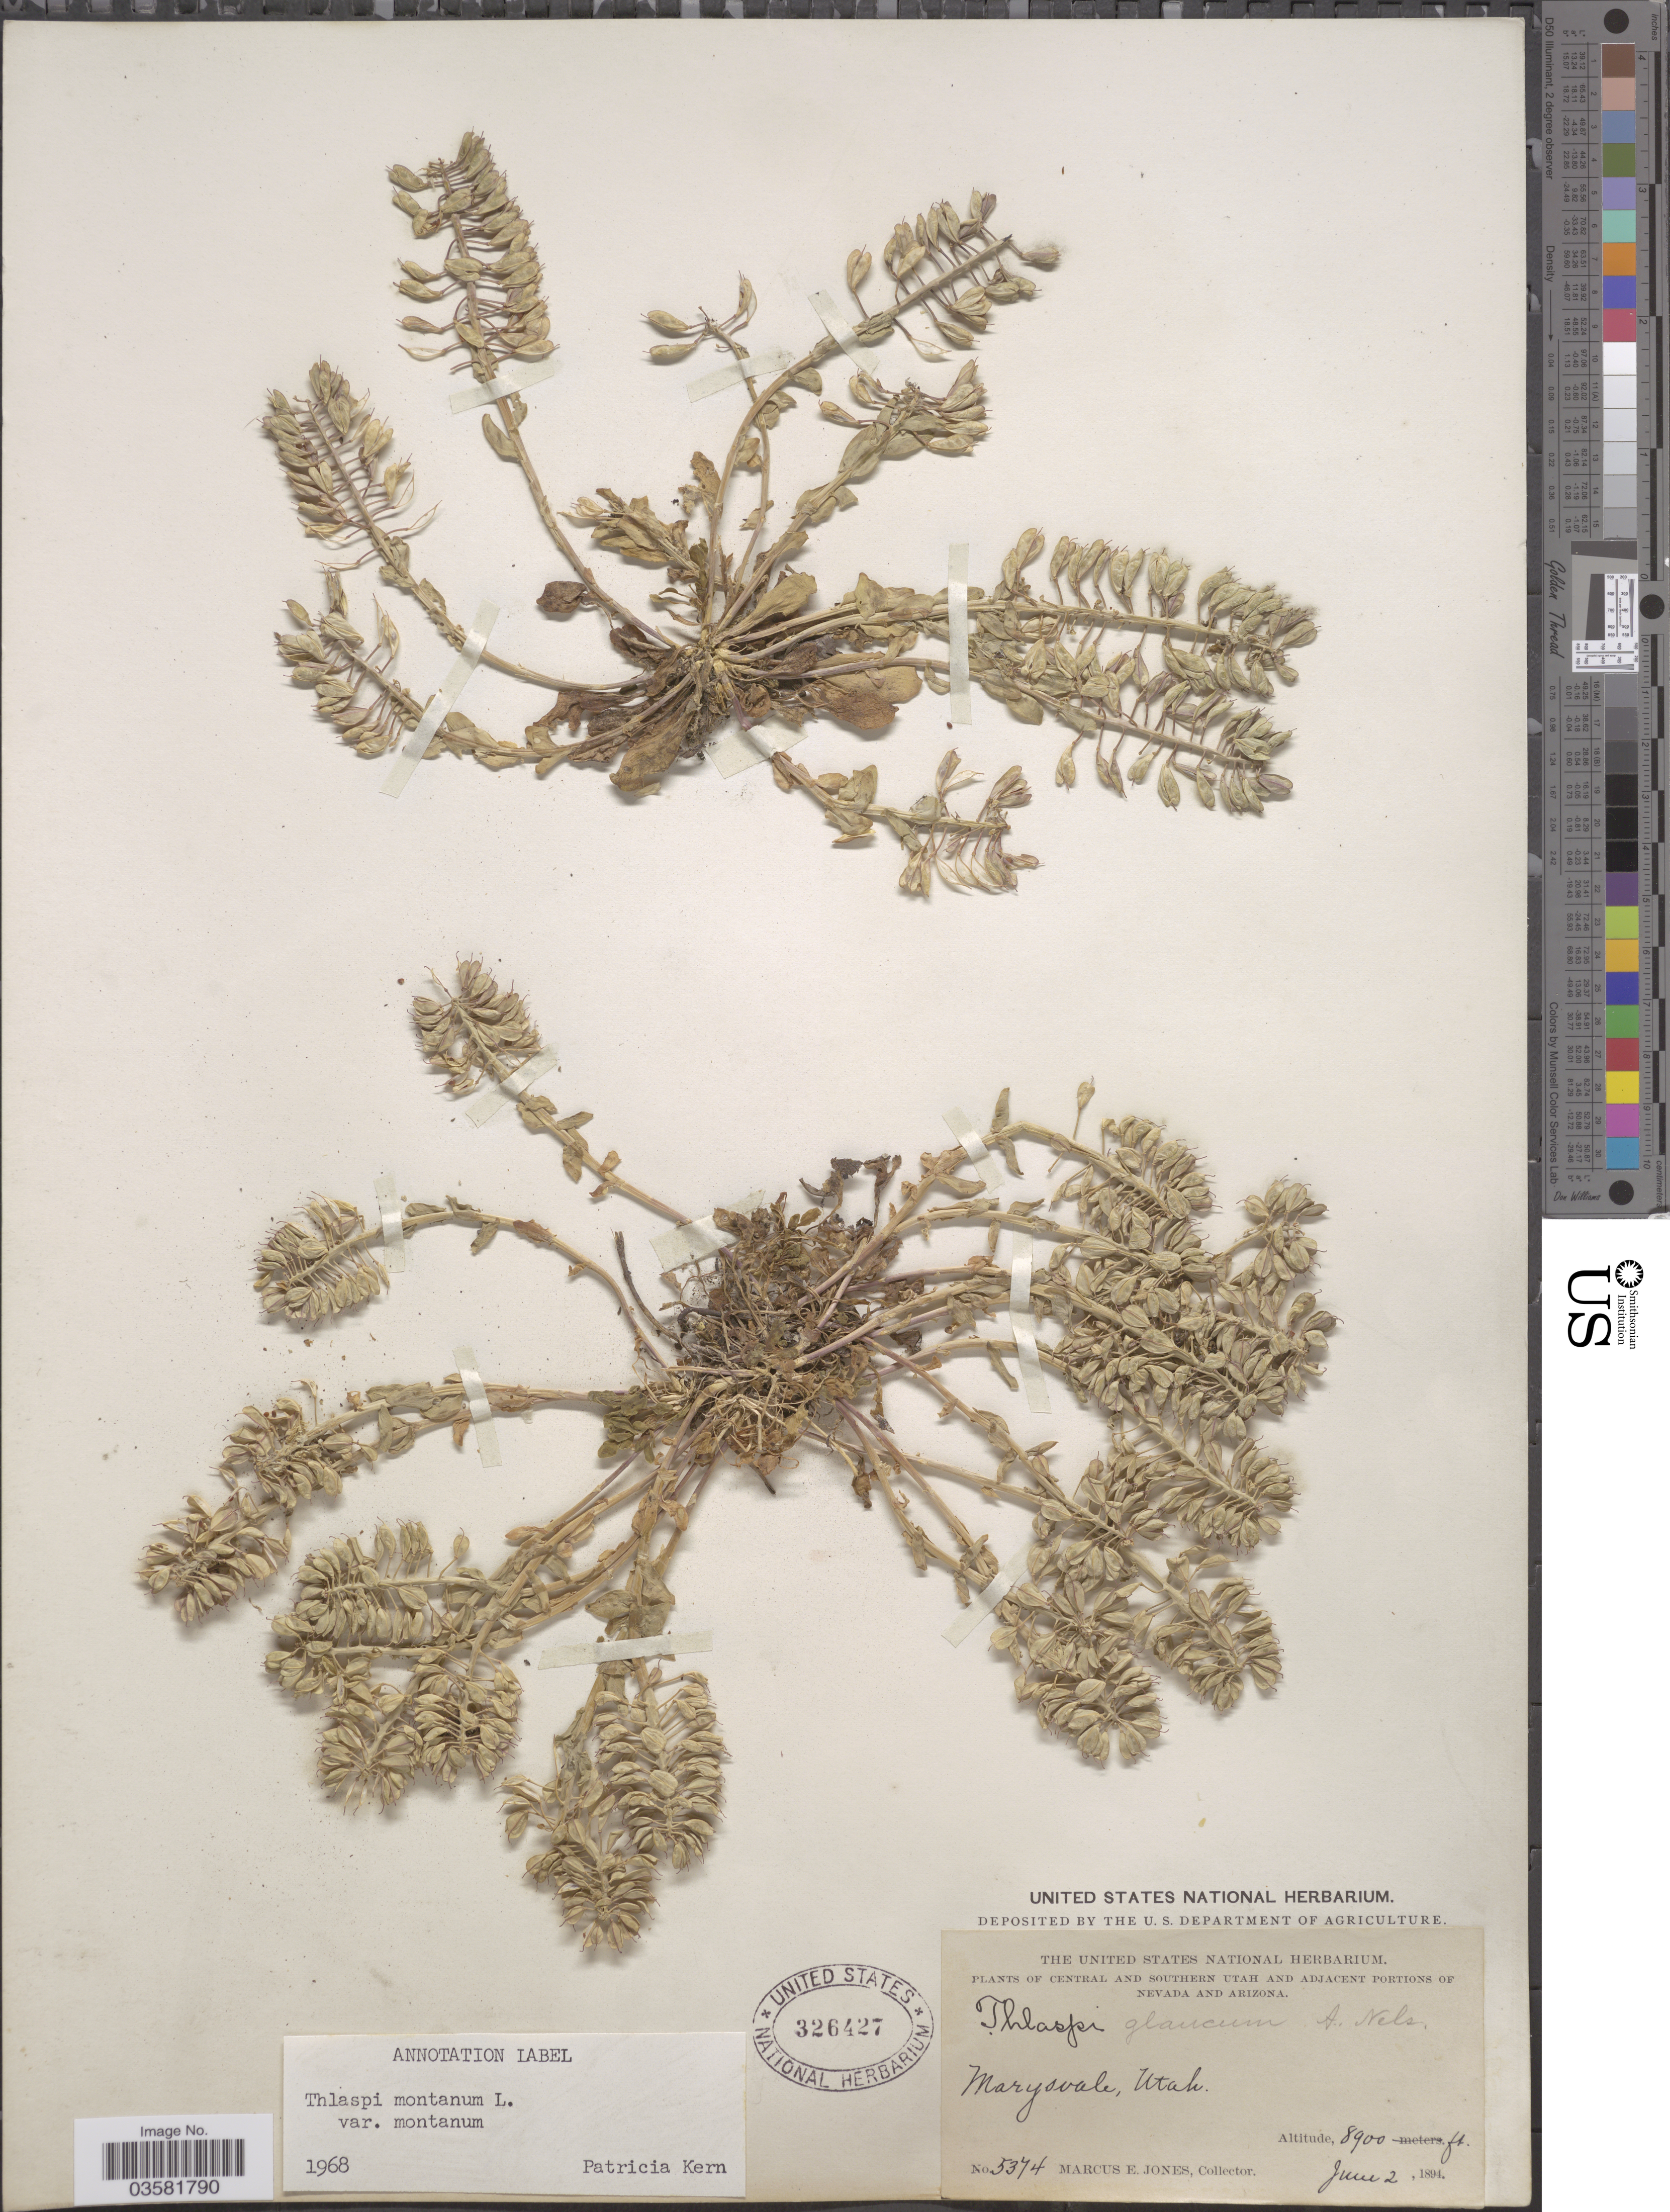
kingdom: Plantae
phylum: Tracheophyta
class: Magnoliopsida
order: Brassicales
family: Brassicaceae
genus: Thlaspi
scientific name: Thlaspi montanum var. montanum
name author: L.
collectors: M. E. Jones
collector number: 5374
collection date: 1894-06-02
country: United States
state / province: Utah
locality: Central and Southern Utah. Marysvale.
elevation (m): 2713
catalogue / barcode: US 326427